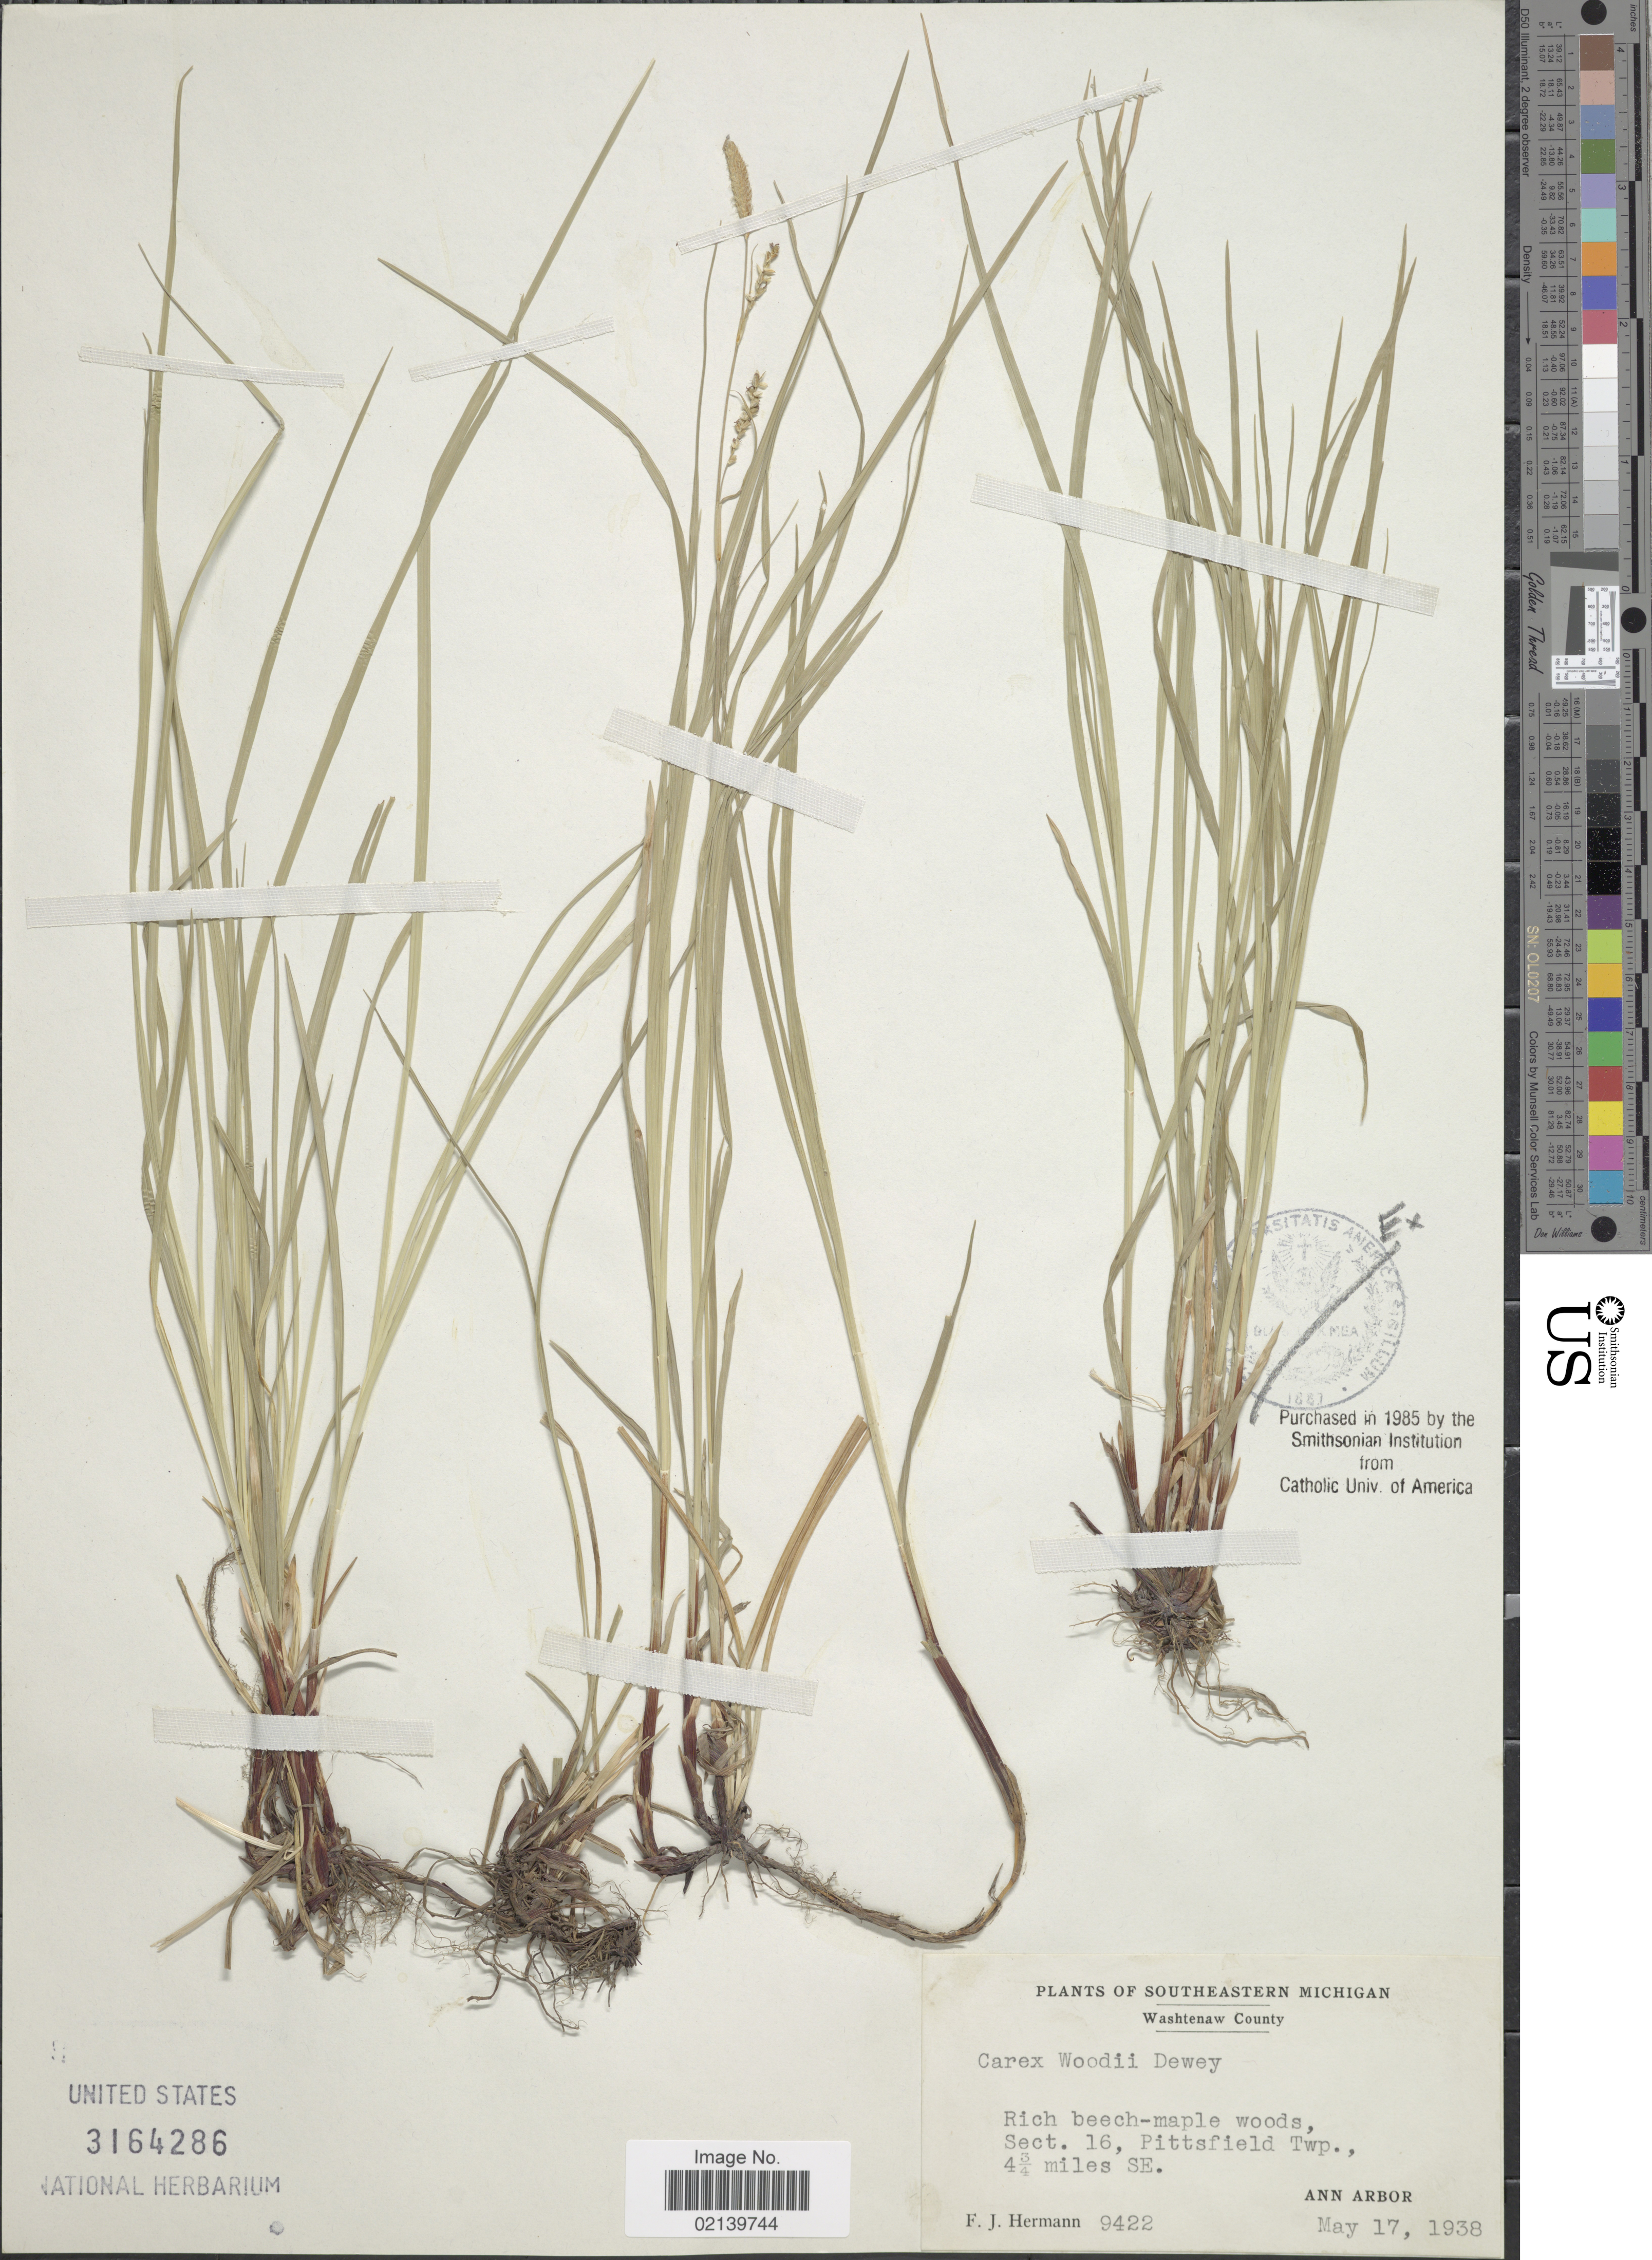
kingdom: Plantae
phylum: Tracheophyta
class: Liliopsida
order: Poales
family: Cyperaceae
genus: Carex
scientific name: Carex woodii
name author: Dewey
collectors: F. J. Hermann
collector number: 9422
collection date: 1938-05-17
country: United States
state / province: Michigan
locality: Southeastern Michigan, Rich beech-maple woods, Sect. 16, Pittsfield Twp., 4 3/4 miles SE. Ann Arbor. Washtenaw County.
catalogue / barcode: US 3164286